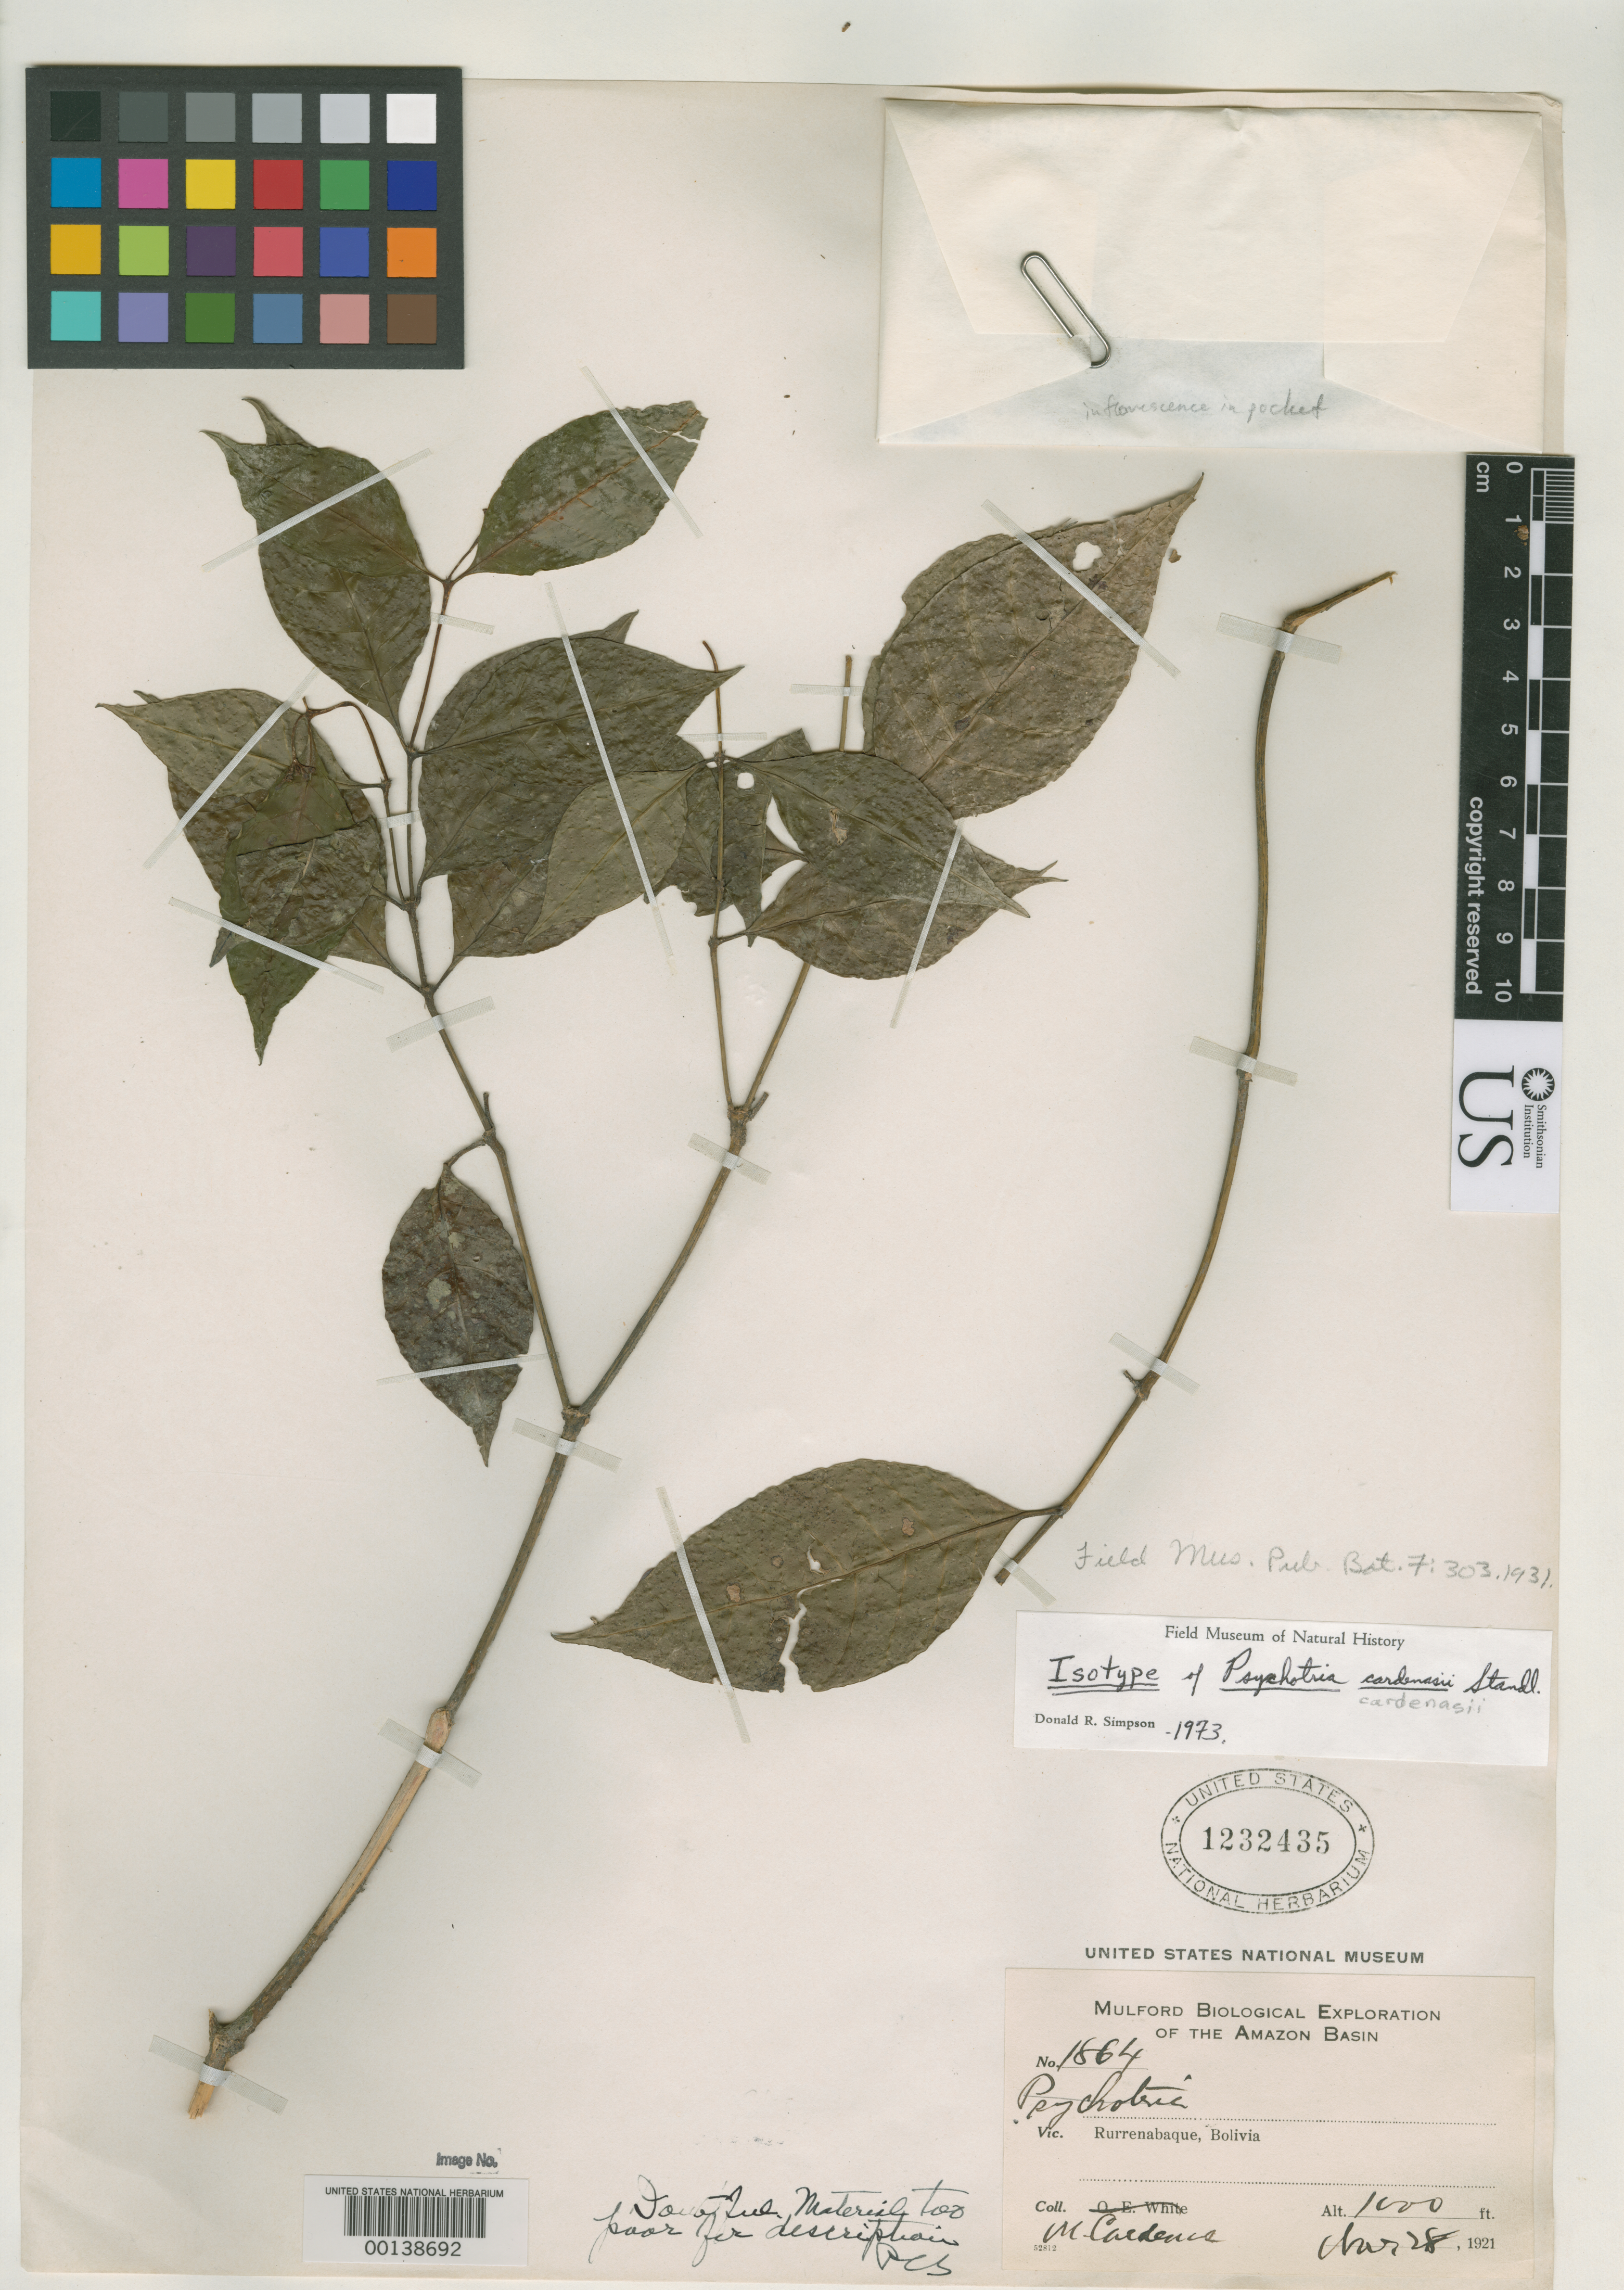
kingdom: Plantae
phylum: Tracheophyta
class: Magnoliopsida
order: Gentianales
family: Rubiaceae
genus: Psychotria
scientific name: Psychotria cardenasii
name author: Standl.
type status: Isotype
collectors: M. Cárdenas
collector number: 1864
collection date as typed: Nov. 28, 1921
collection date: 1921-11-28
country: Bolivia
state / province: Beni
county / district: José Ballivián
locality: Rurrenabaque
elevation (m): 305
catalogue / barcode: US 1232435